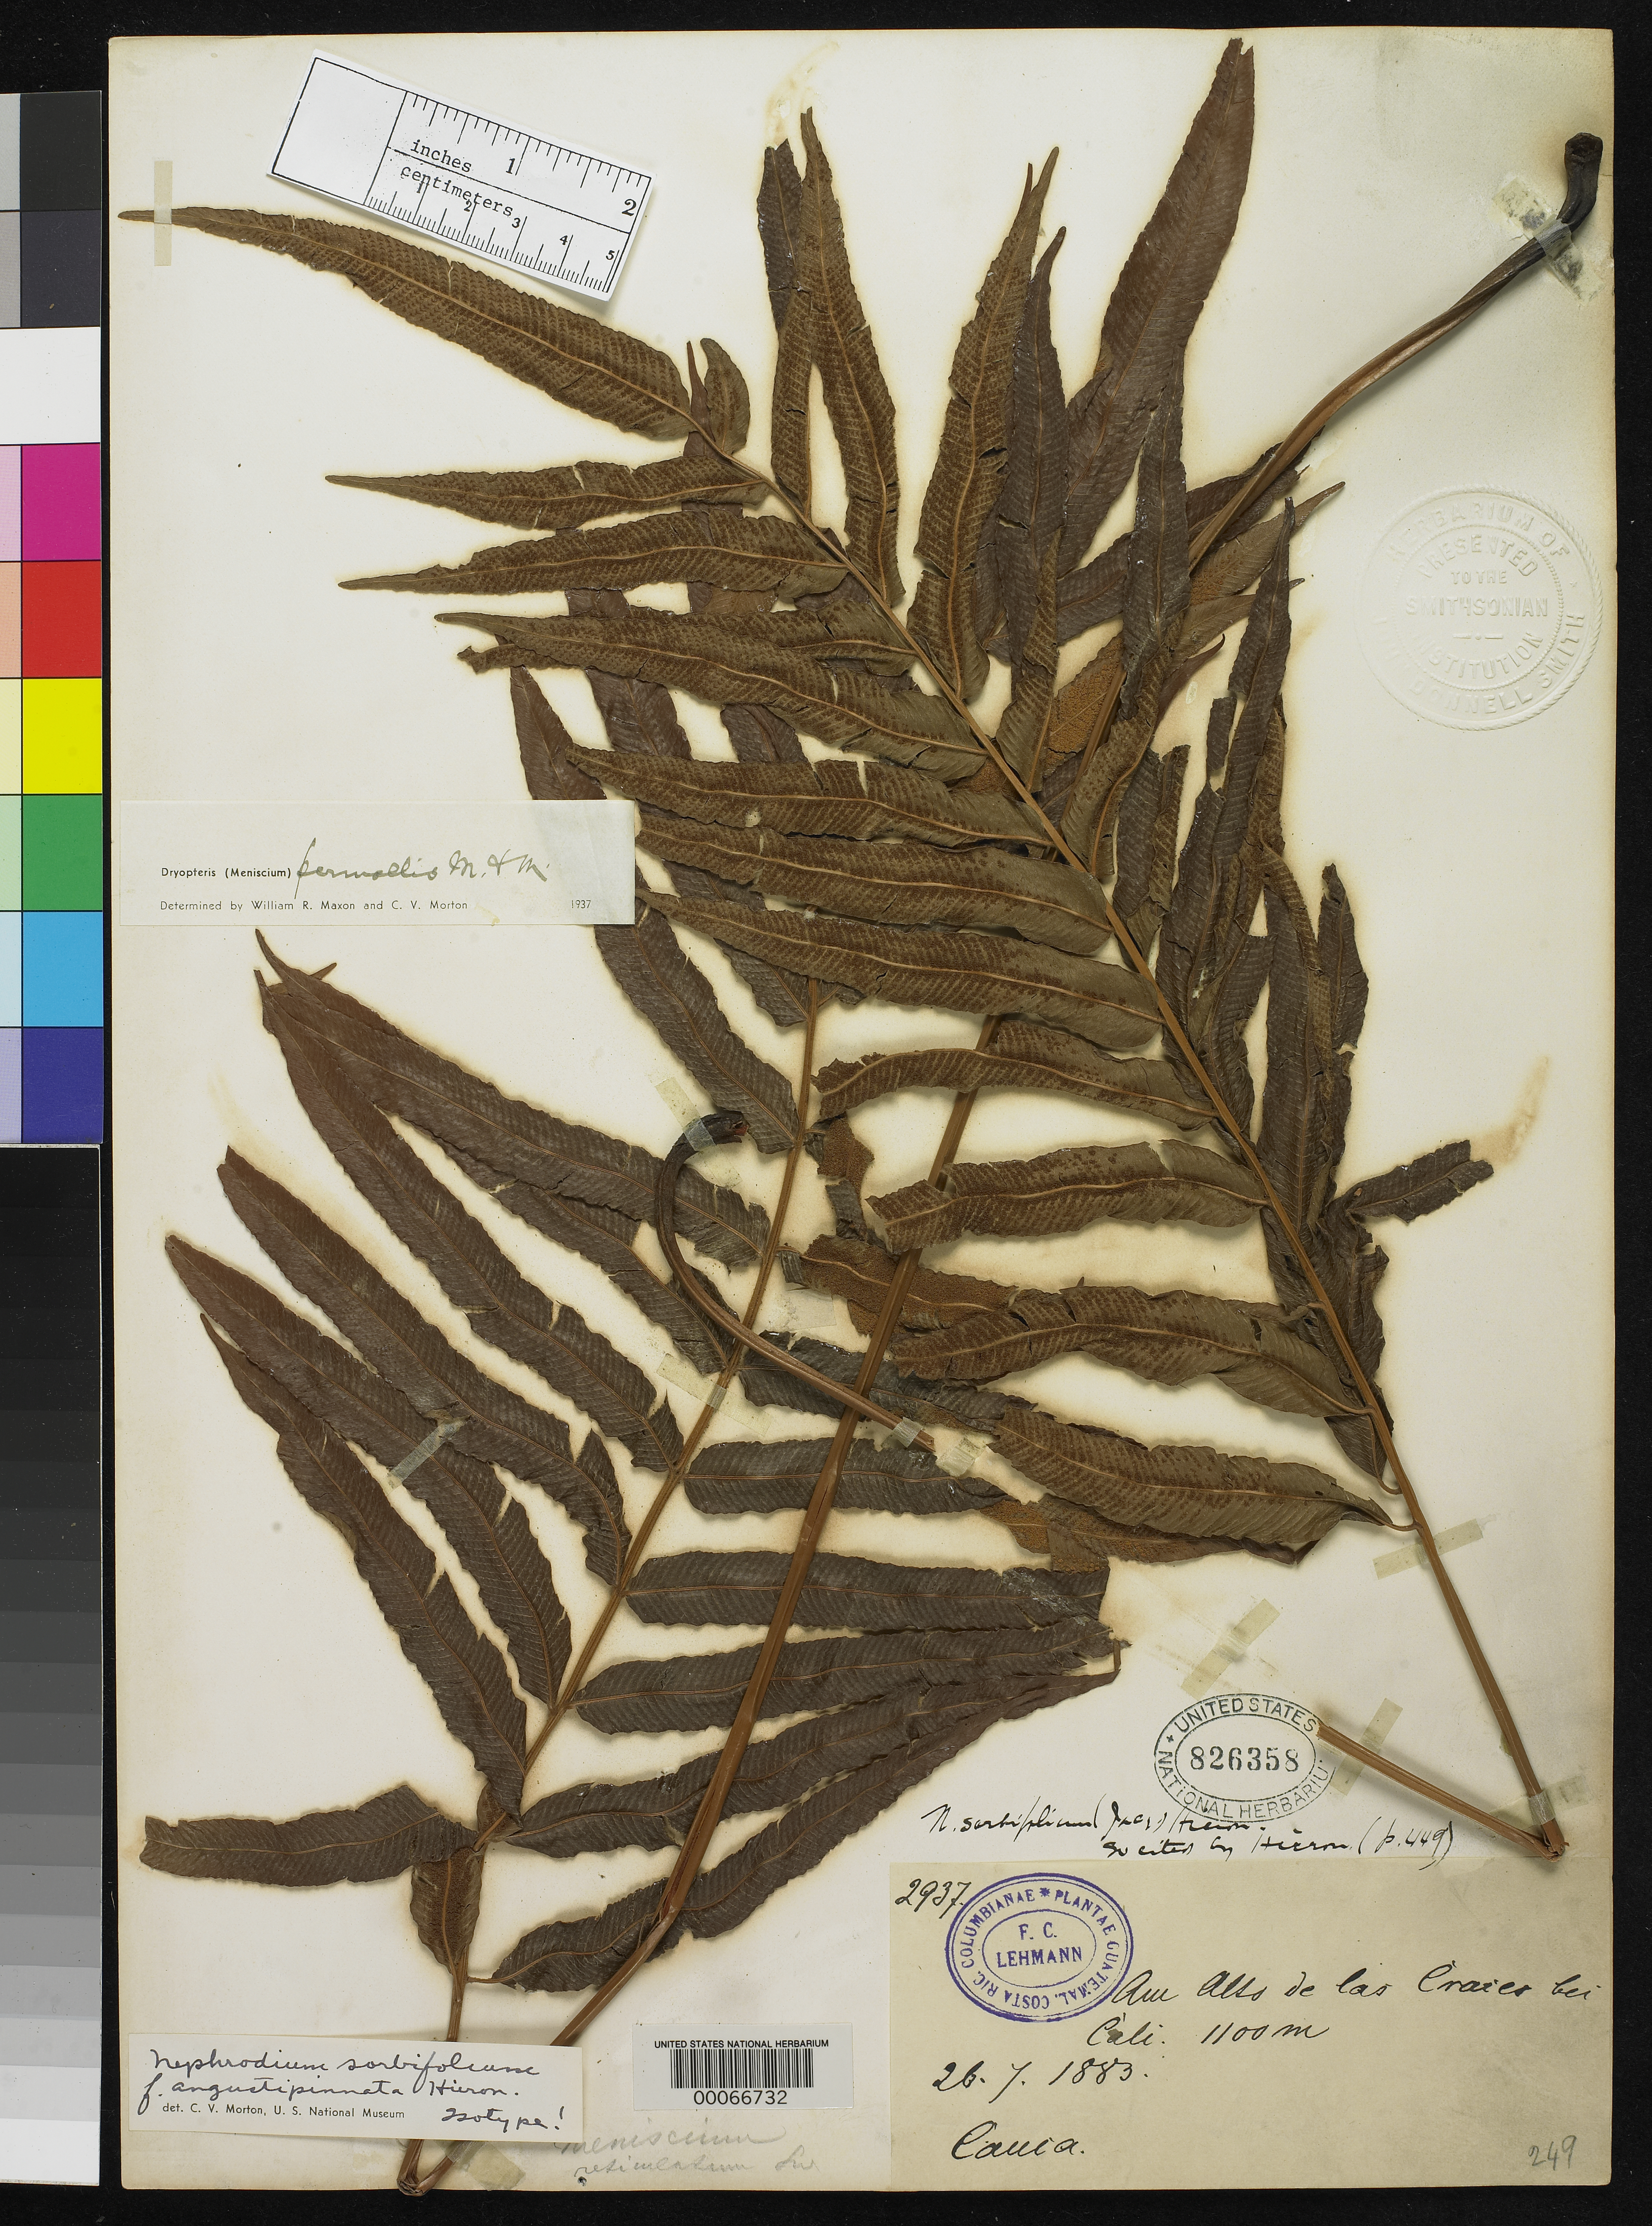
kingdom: Plantae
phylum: Tracheophyta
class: Polypodiopsida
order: Polypodiales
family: Dryopteridaceae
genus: Nephrodium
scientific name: Nephrodium sorbifolium f. angustipinnatum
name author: Hieron.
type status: Isotype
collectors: F. C. Lehmann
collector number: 2937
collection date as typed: Jul 1883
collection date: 1883-07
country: Colombia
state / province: Cauca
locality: Alto de Las Cruces prope Cali.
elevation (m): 1000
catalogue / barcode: US 826358